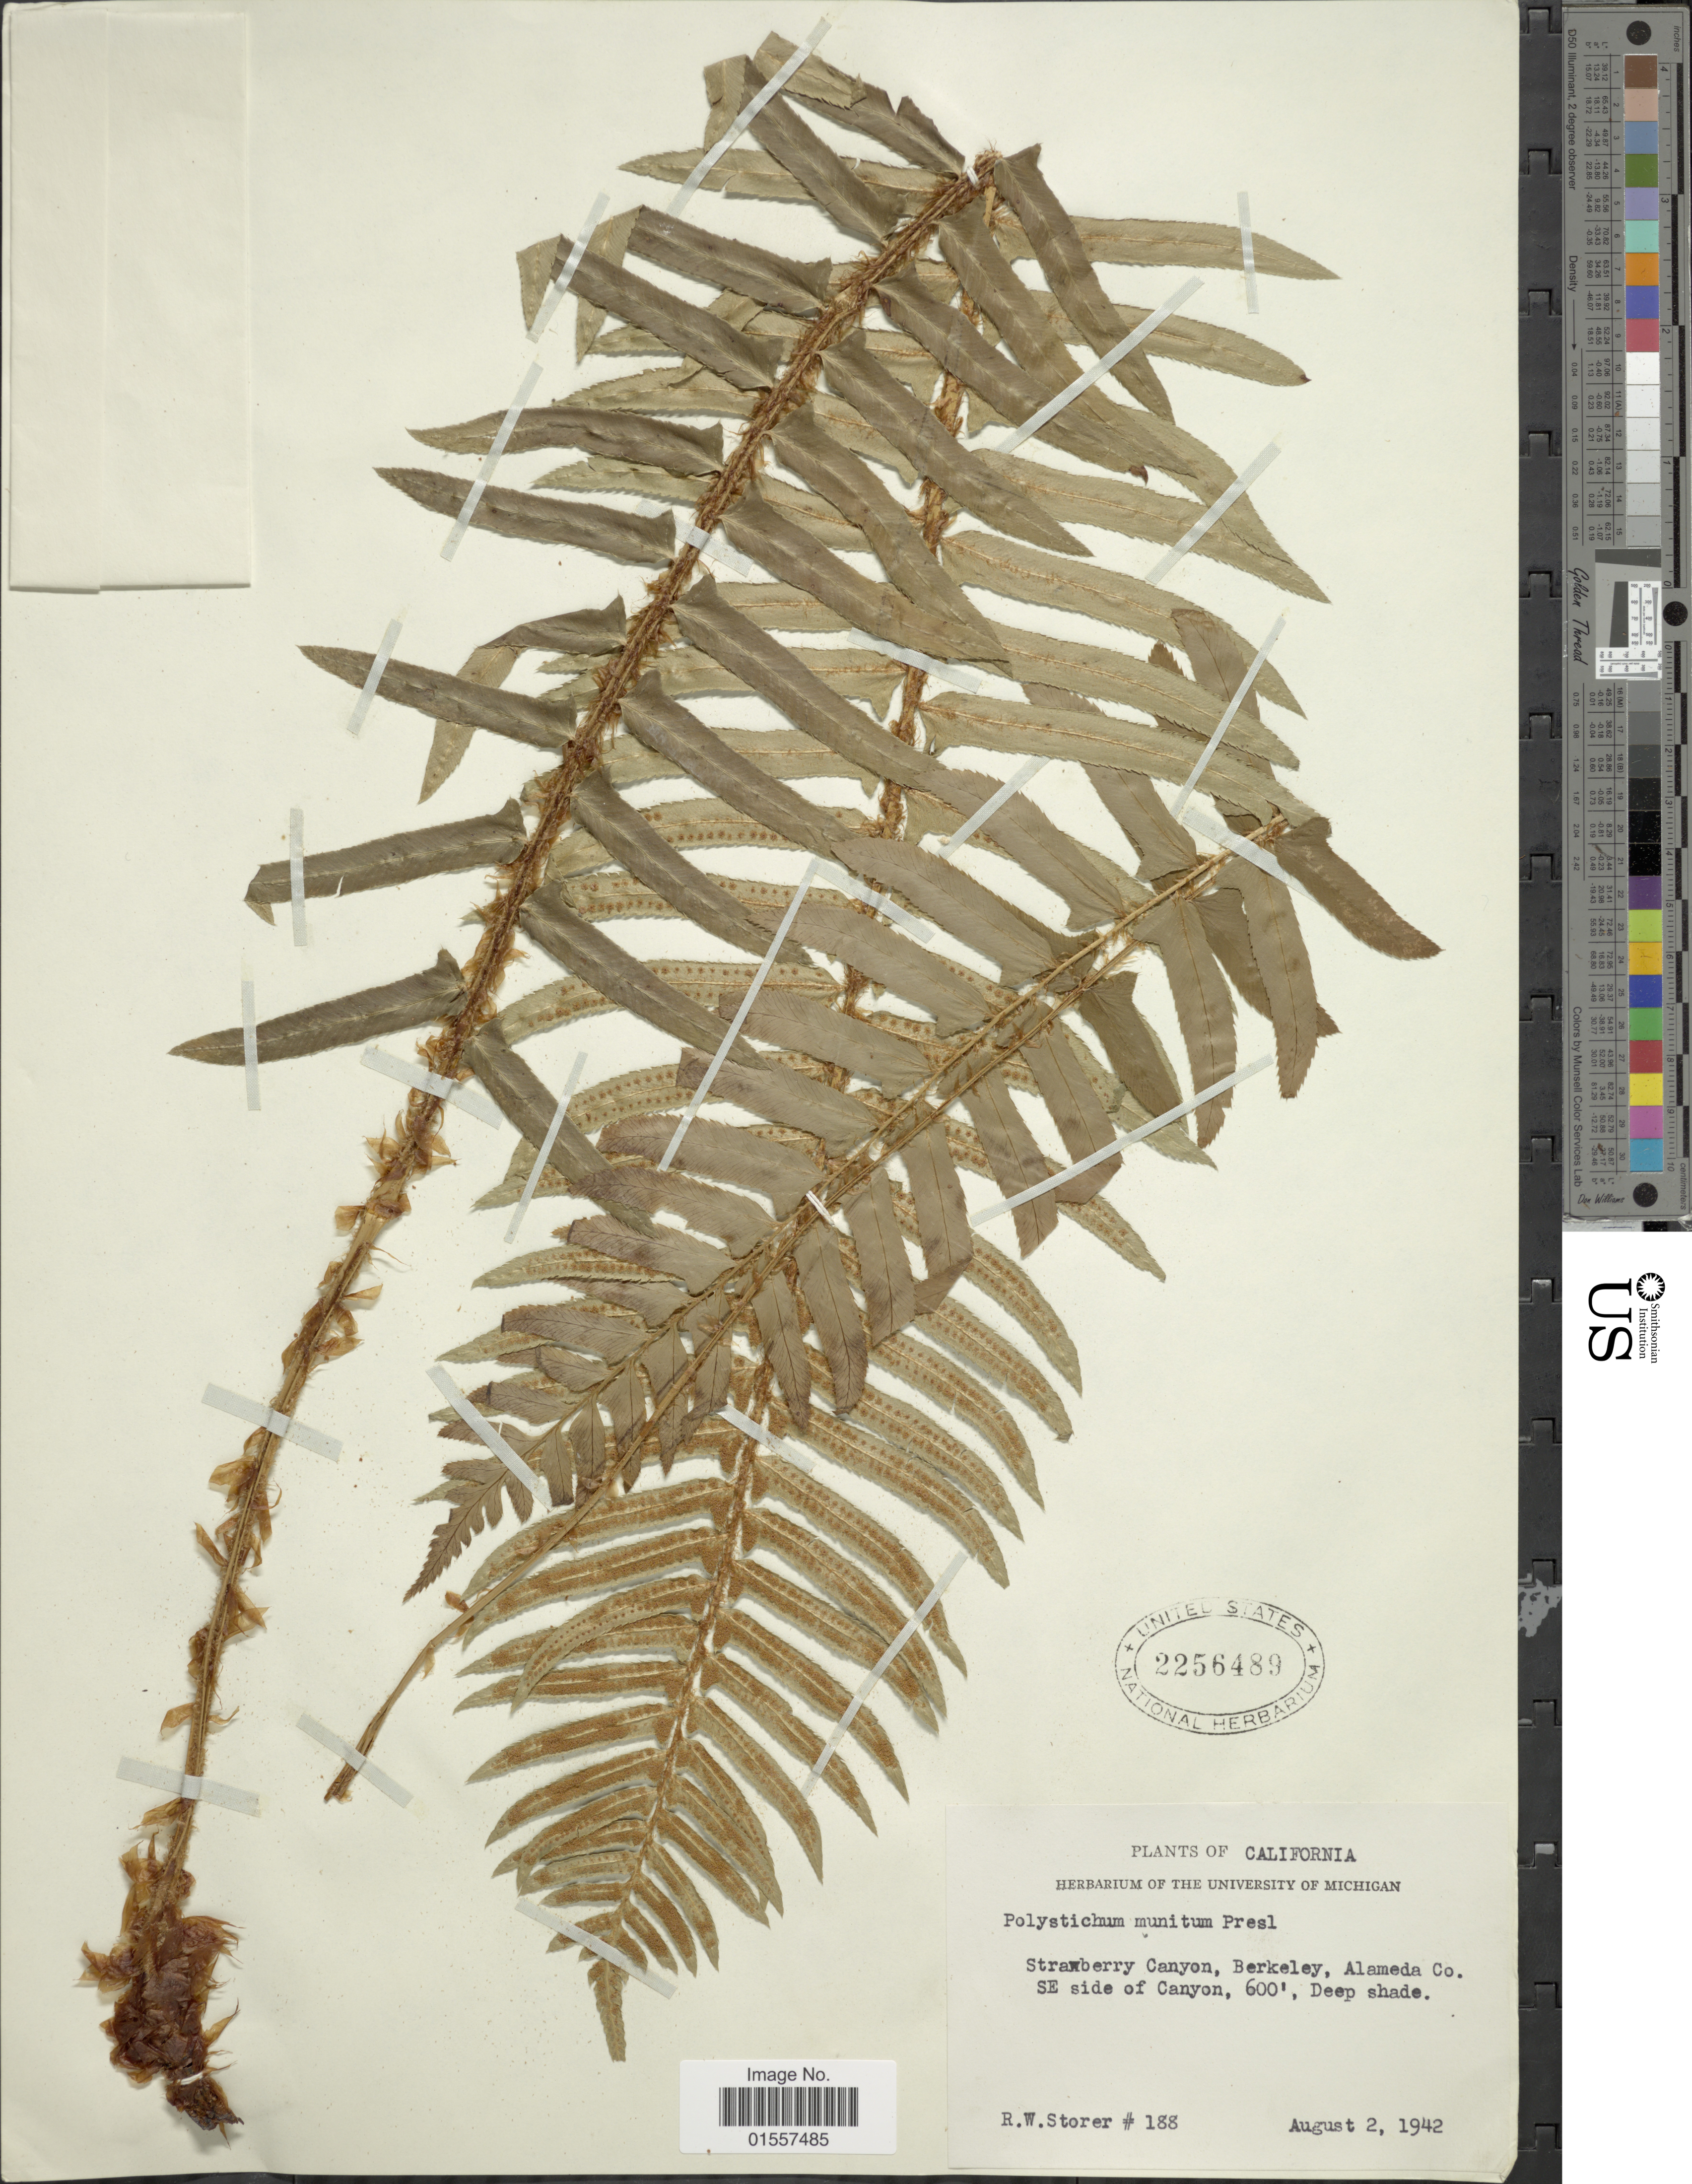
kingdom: Plantae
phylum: Tracheophyta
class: Polypodiopsida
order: Polypodiales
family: Dryopteridaceae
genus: Polystichum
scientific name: Polystichum munitum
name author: (Kaulf.) C. Presl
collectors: R. Storer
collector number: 188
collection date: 1942-08-02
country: United States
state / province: California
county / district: Alameda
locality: California, Strawberry Canyon, Berkeley, Alameda Co., SE side of Canyon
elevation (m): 183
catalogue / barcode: US 2256489